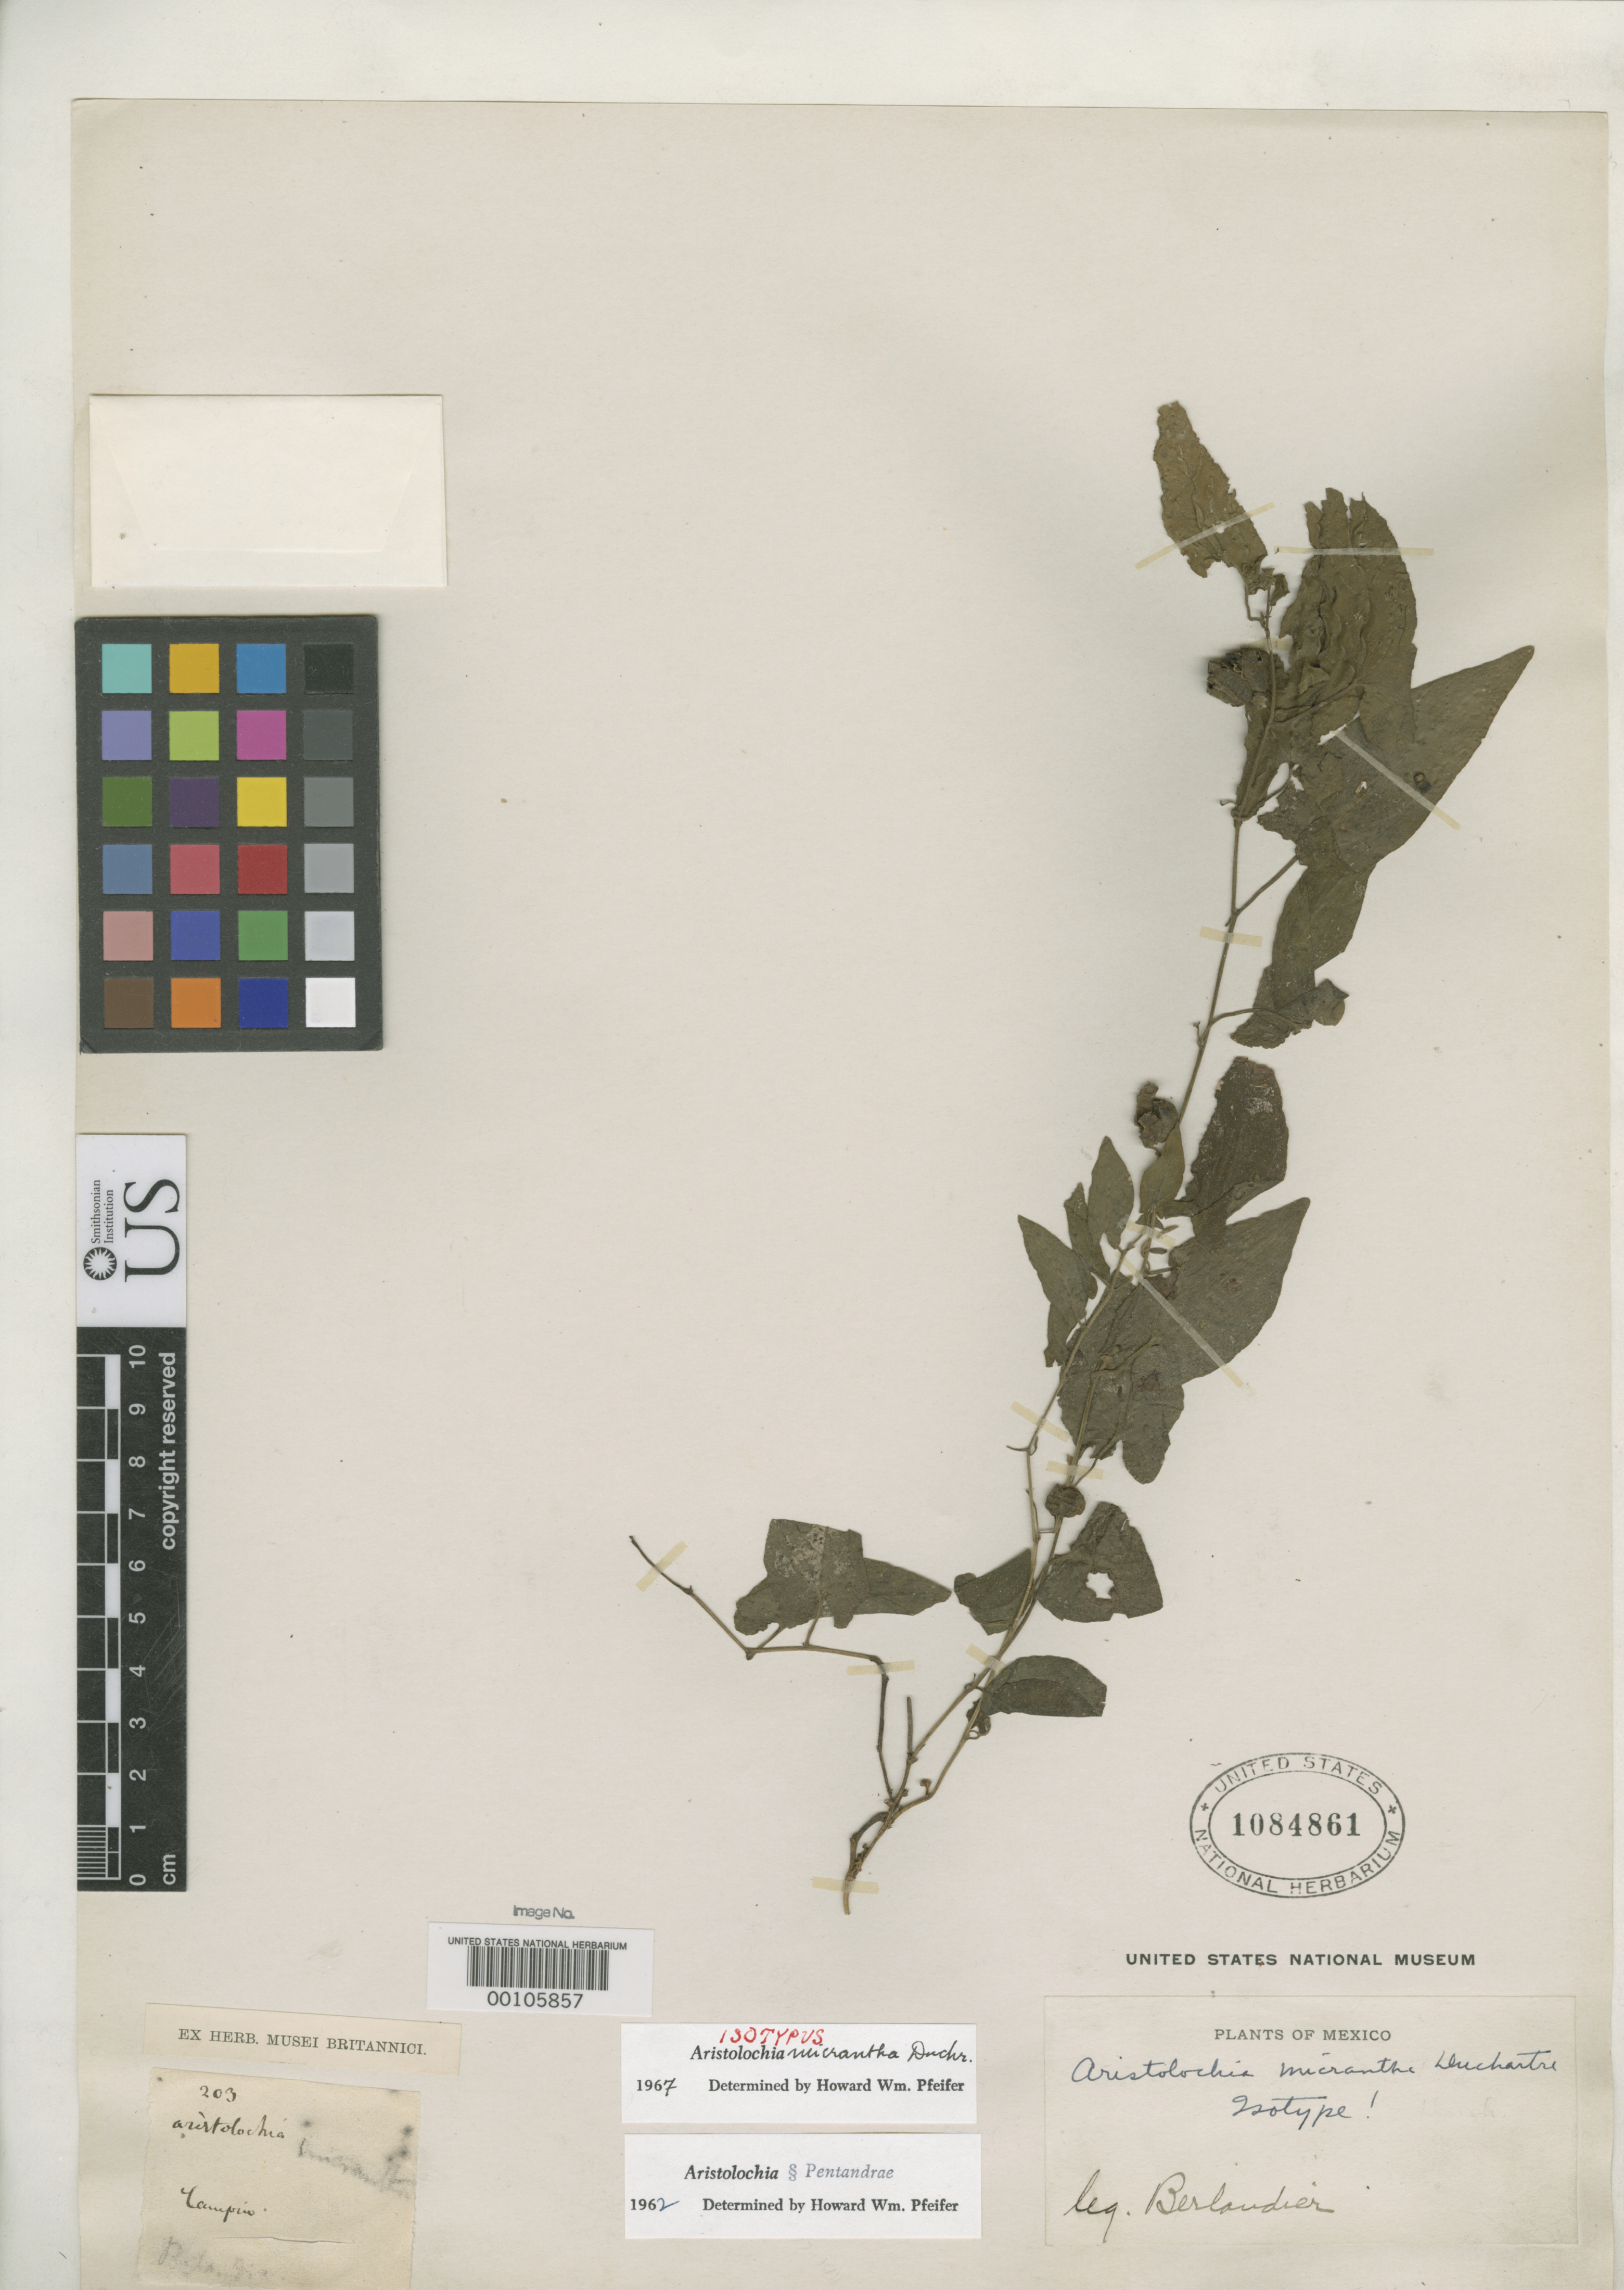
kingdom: Plantae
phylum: Tracheophyta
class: Magnoliopsida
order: Piperales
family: Aristolochiaceae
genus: Aristolochia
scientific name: Aristolochia micrantha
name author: Duch.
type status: Isotype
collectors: J. L. Berlandier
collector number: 203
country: Mexico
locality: E of Monserrat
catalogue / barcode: US 1084861